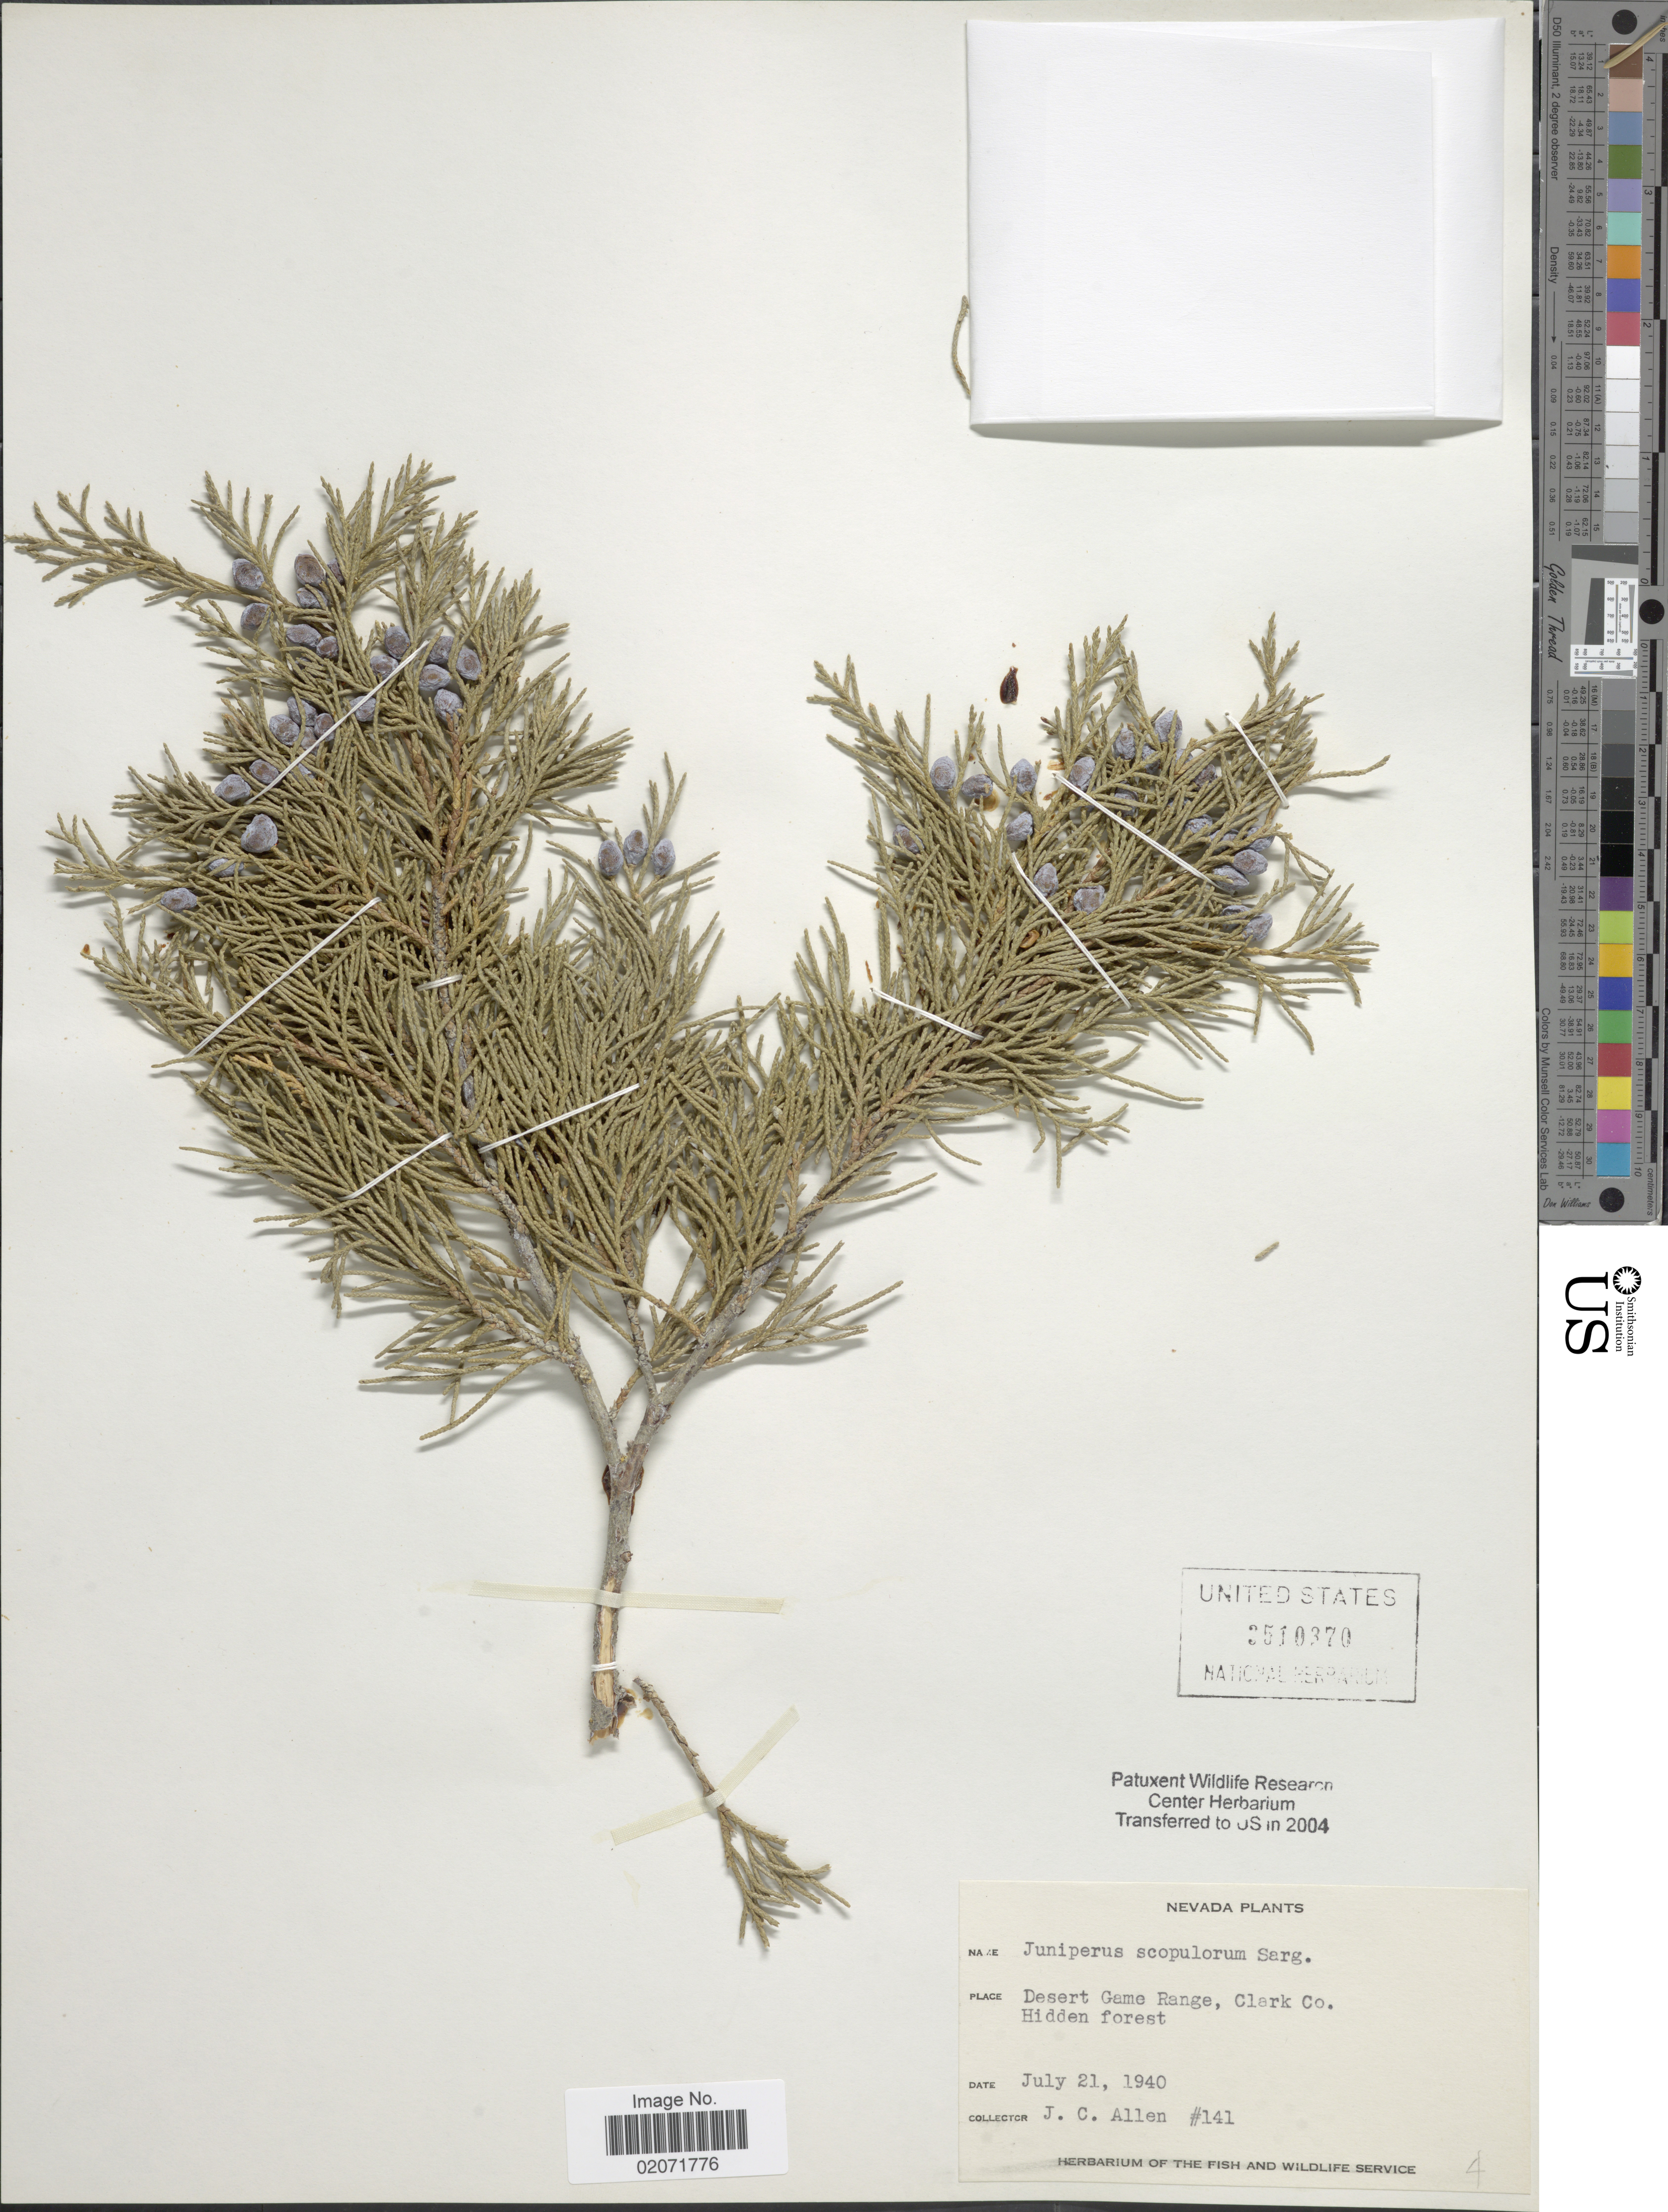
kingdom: Plantae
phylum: Tracheophyta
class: Pinopsida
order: Pinales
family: Cupressaceae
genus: Juniperus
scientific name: Juniperus scopulorum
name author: Sarg.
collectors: J. C. Allen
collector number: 141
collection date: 1940-07-21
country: United States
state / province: Nevada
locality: Desert Game Range, Clark Co. Hidden forest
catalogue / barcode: US 3510370